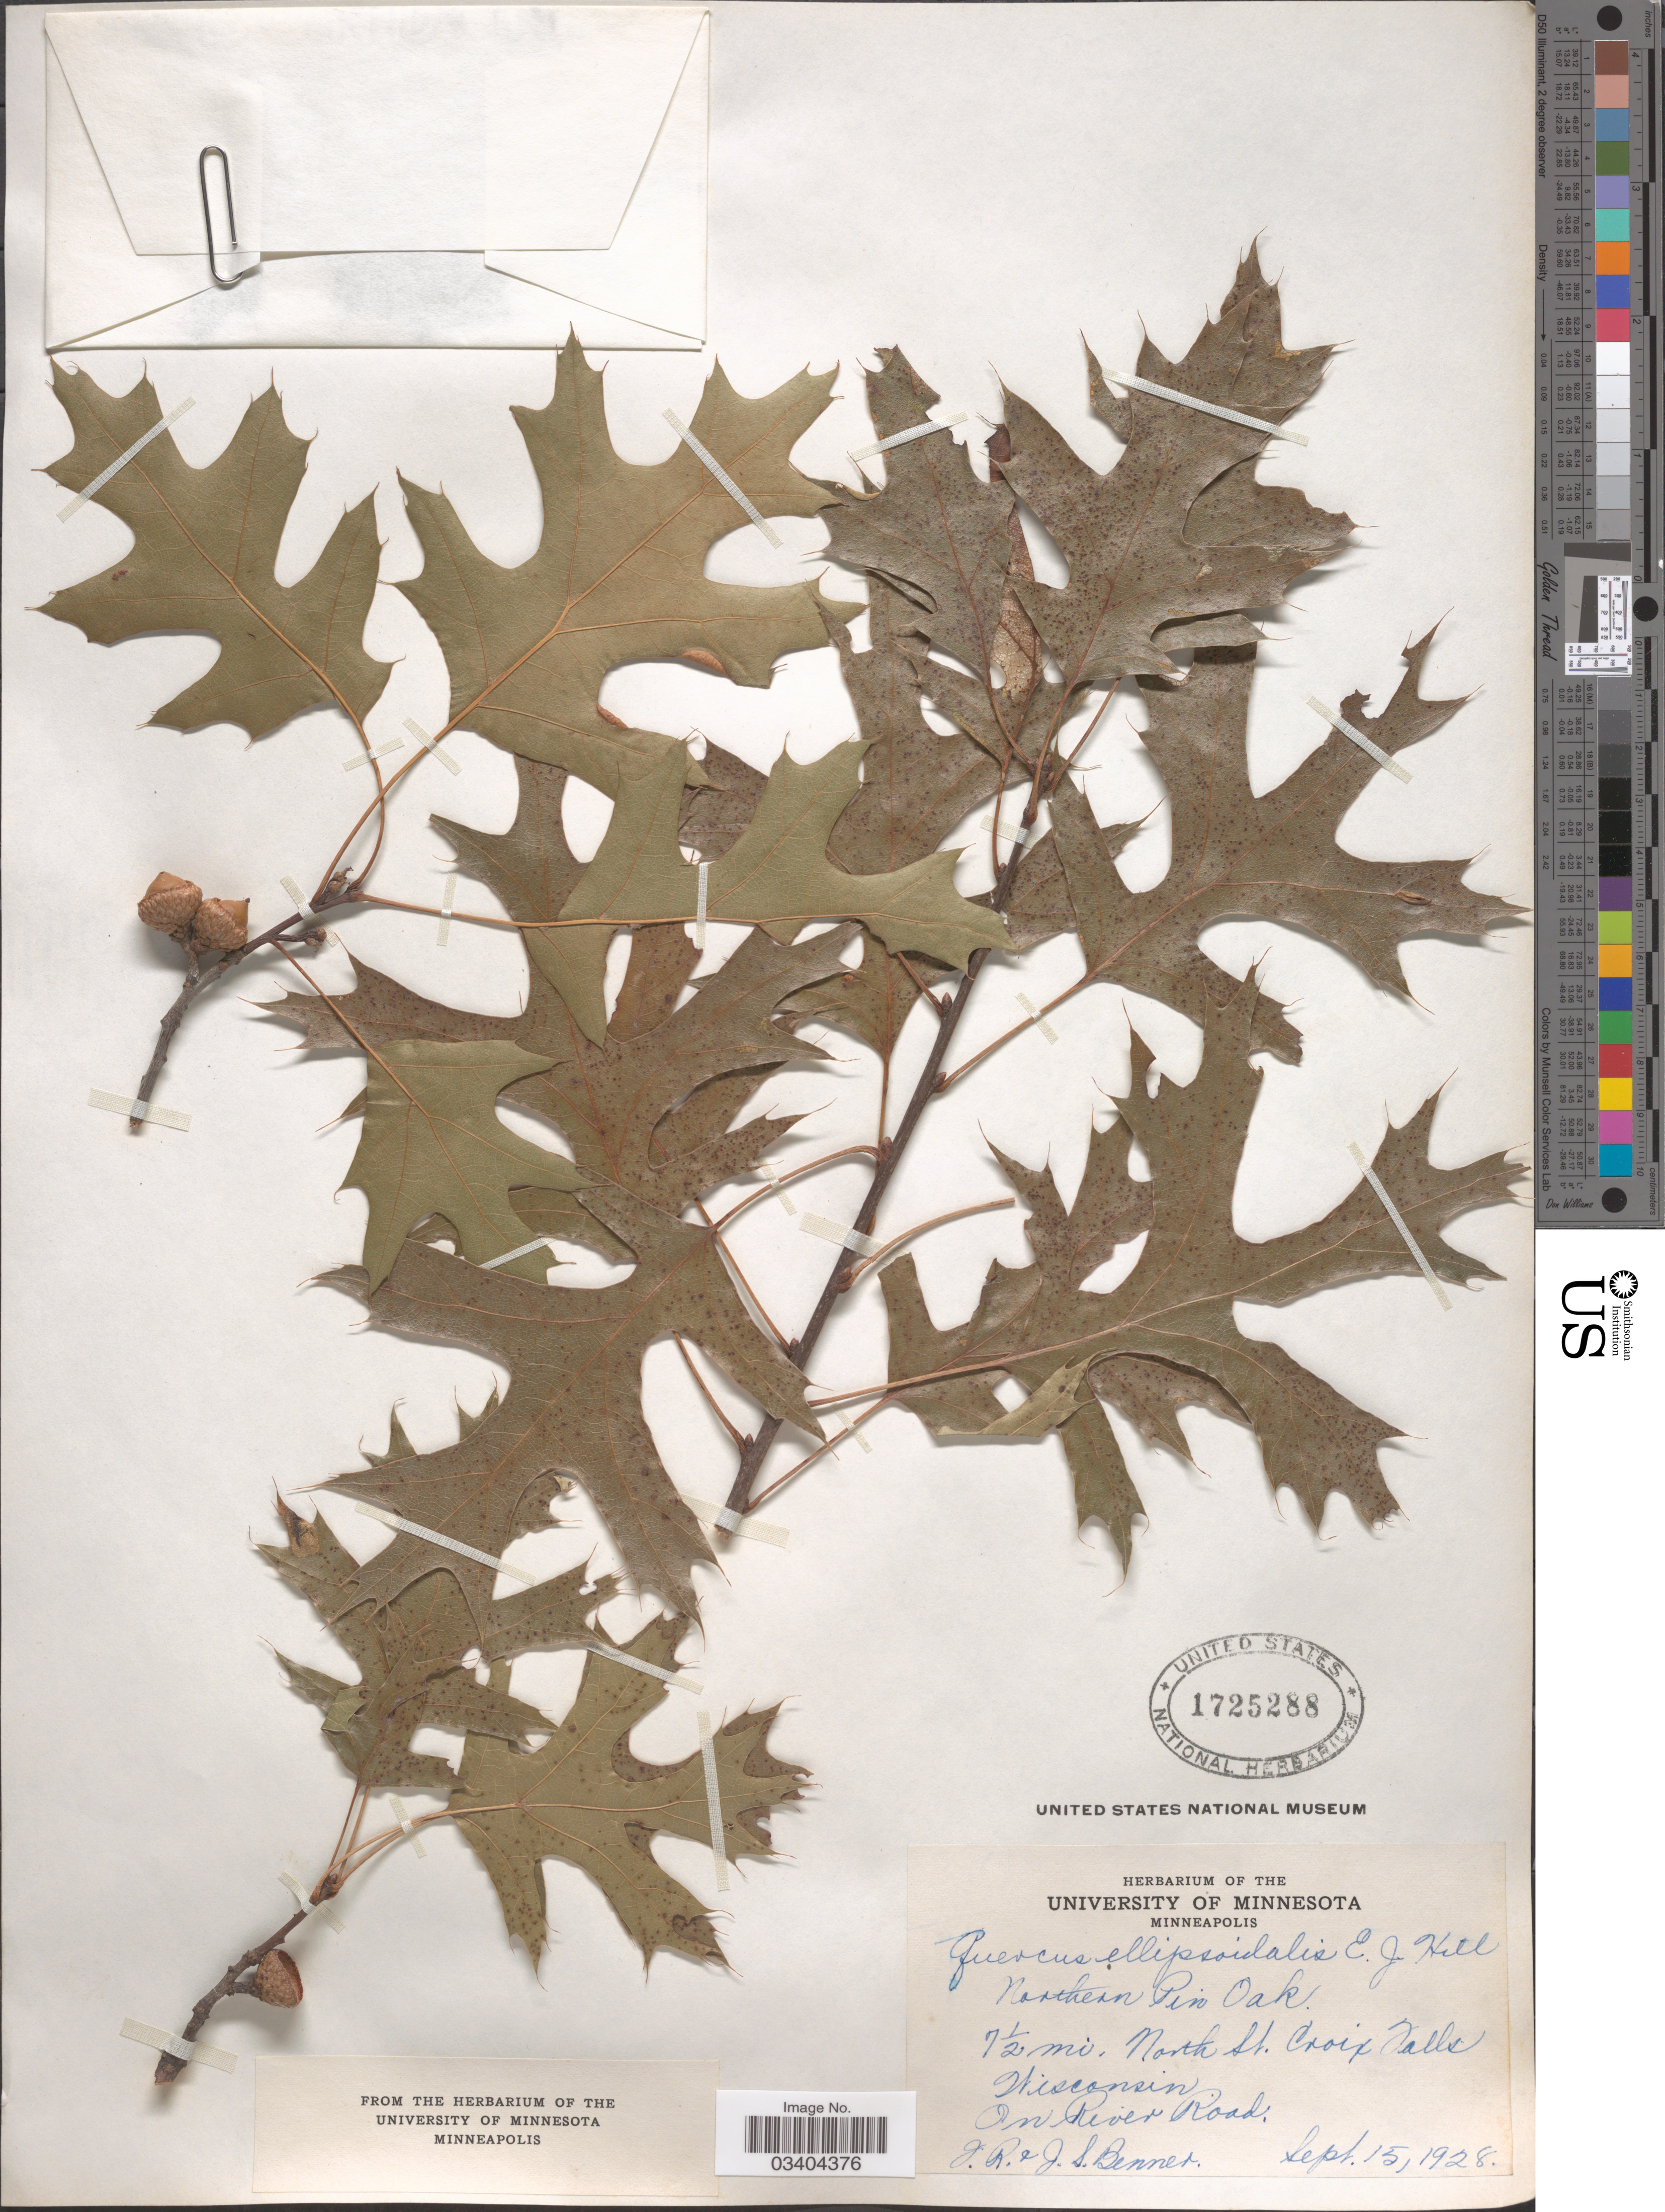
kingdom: Plantae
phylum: Tracheophyta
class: Magnoliopsida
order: Fagales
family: Fagaceae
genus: Quercus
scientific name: Quercus ellipsoidalis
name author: E.J. Hill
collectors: J. Benner & J. Benner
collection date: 1928-09-15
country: United States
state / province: Wisconsin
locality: Northern Pine Oak. 7½ mi. North St Croix Falls. On River Road.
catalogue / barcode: US 1725288